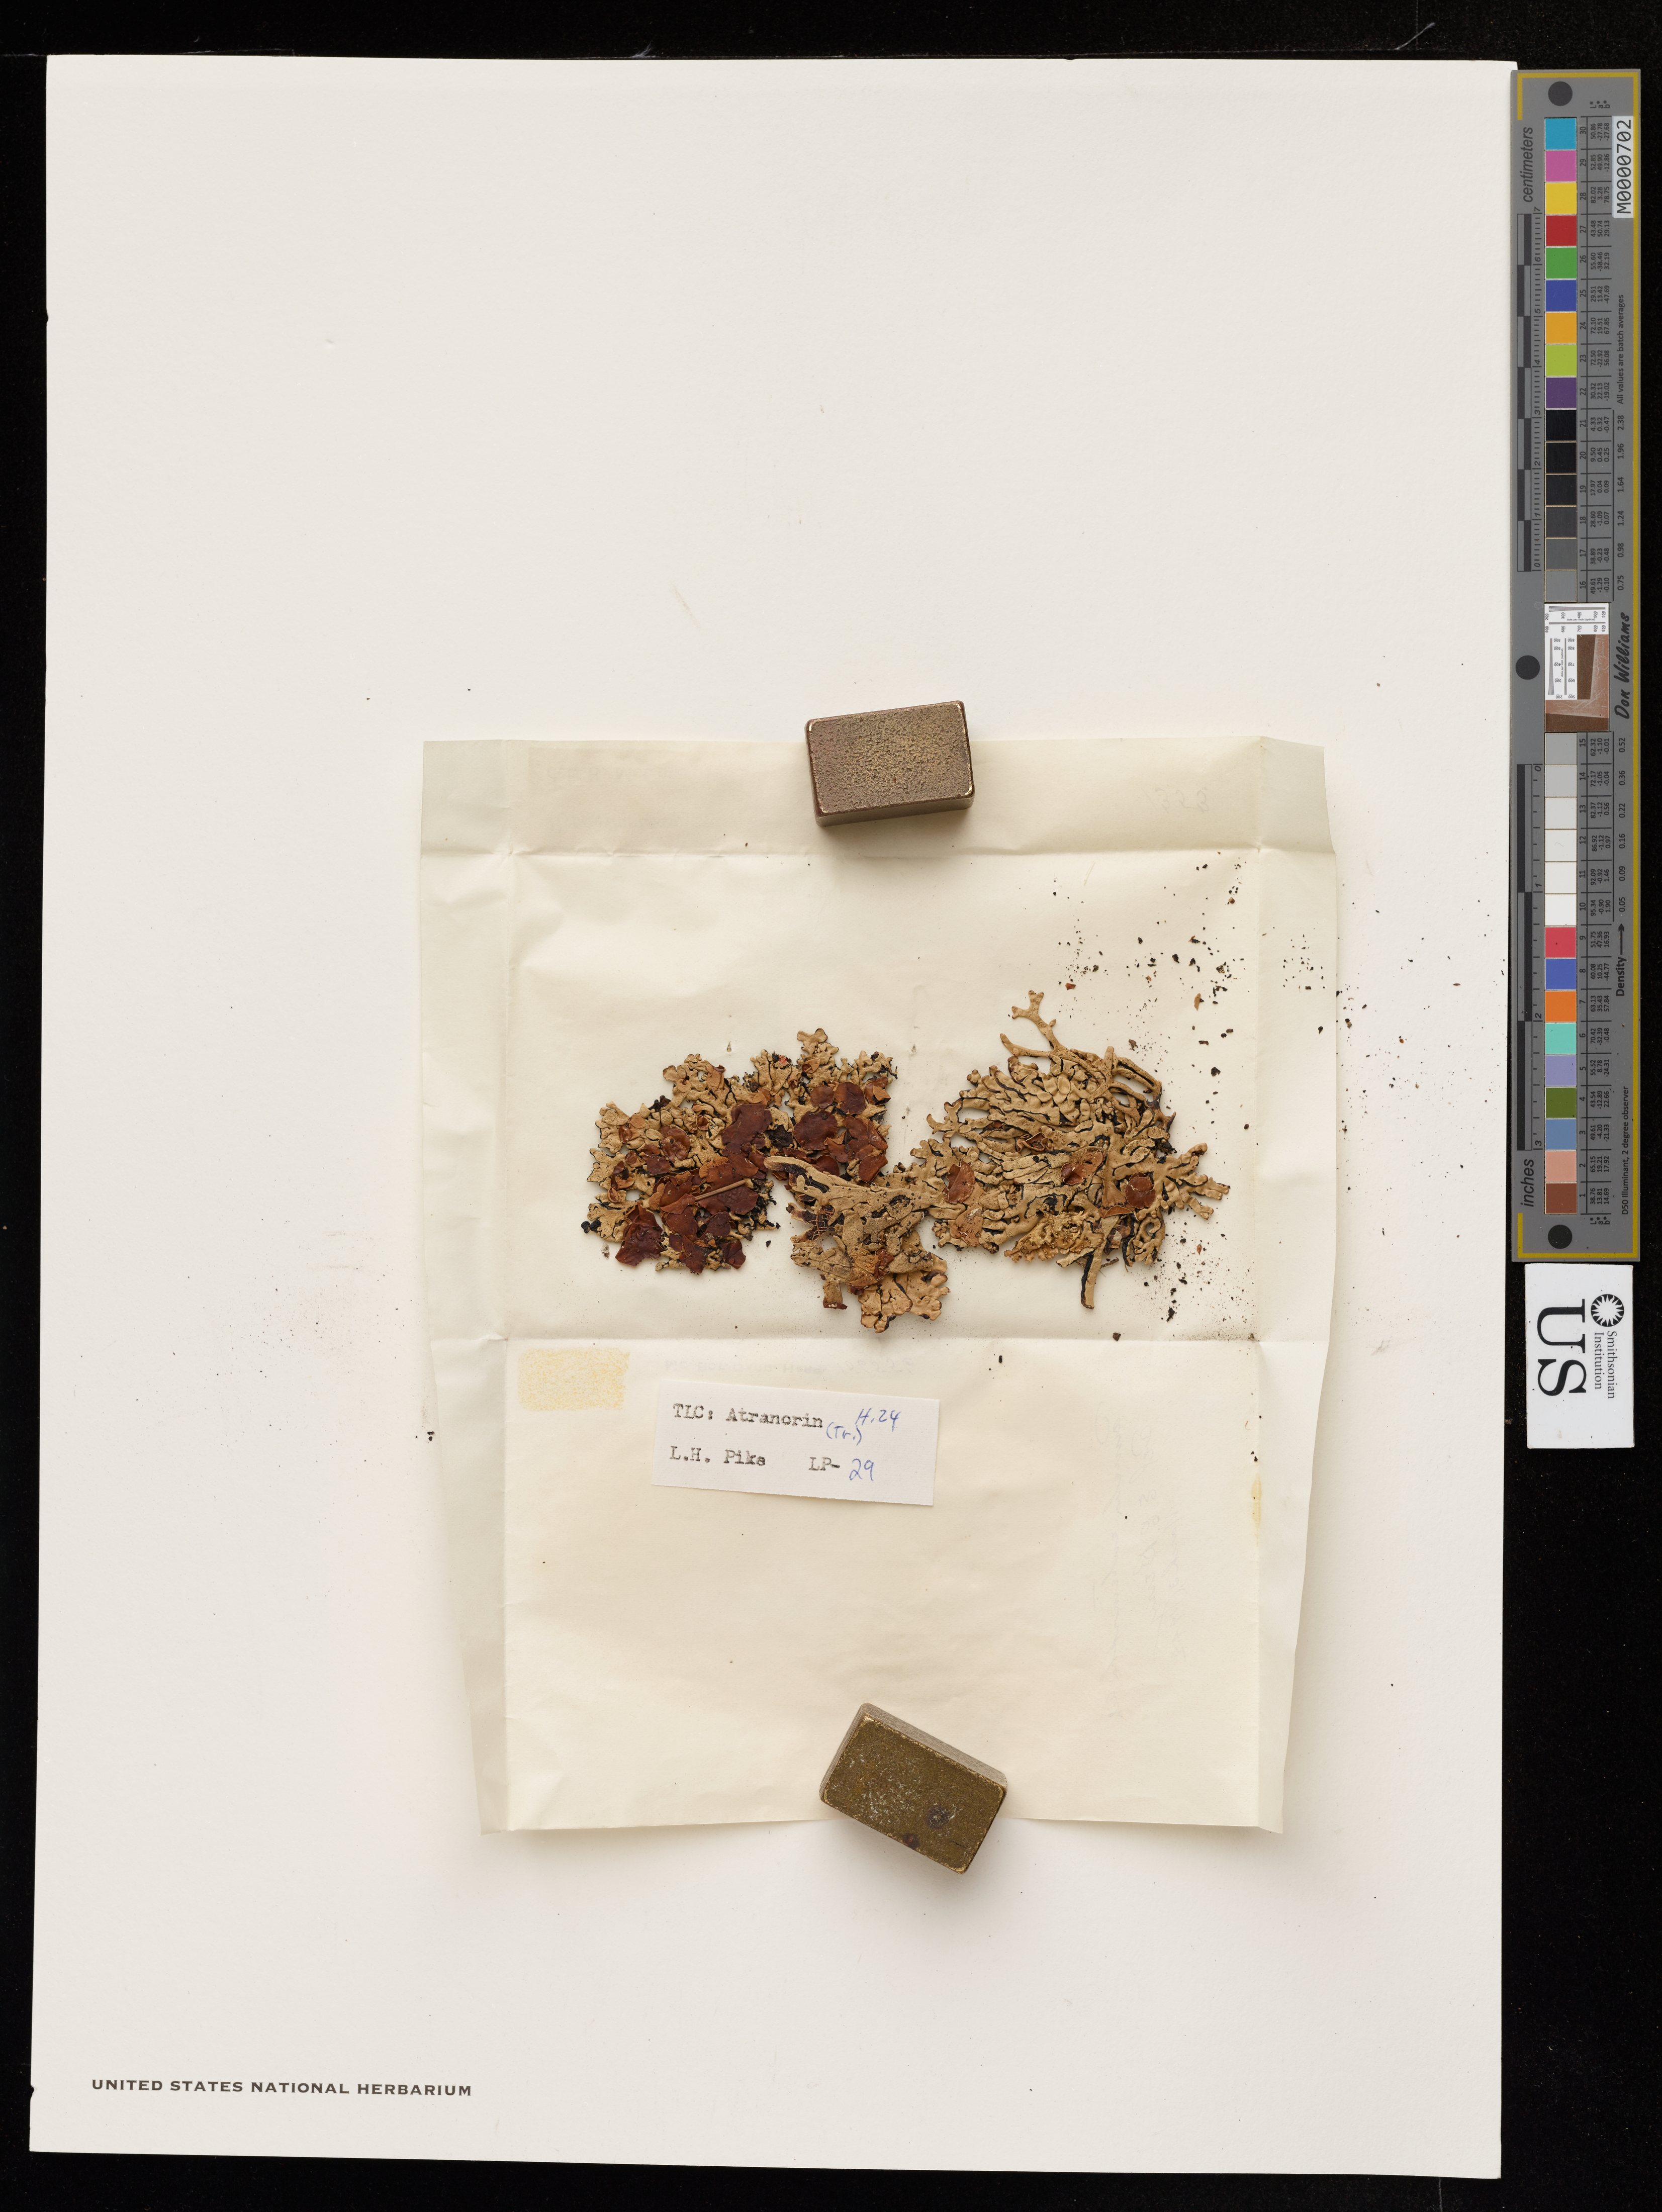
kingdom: Fungi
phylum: Ascomycota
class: Lecanoromycetes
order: Lecanorales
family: Parmeliaceae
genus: Hypogymnia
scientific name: Hypogymnia apinnata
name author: Goward & McCune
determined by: McCune, B.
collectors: M. A. Howe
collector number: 1353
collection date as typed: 05 Apr 1893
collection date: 1893-04-05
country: United States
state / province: California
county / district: Marin